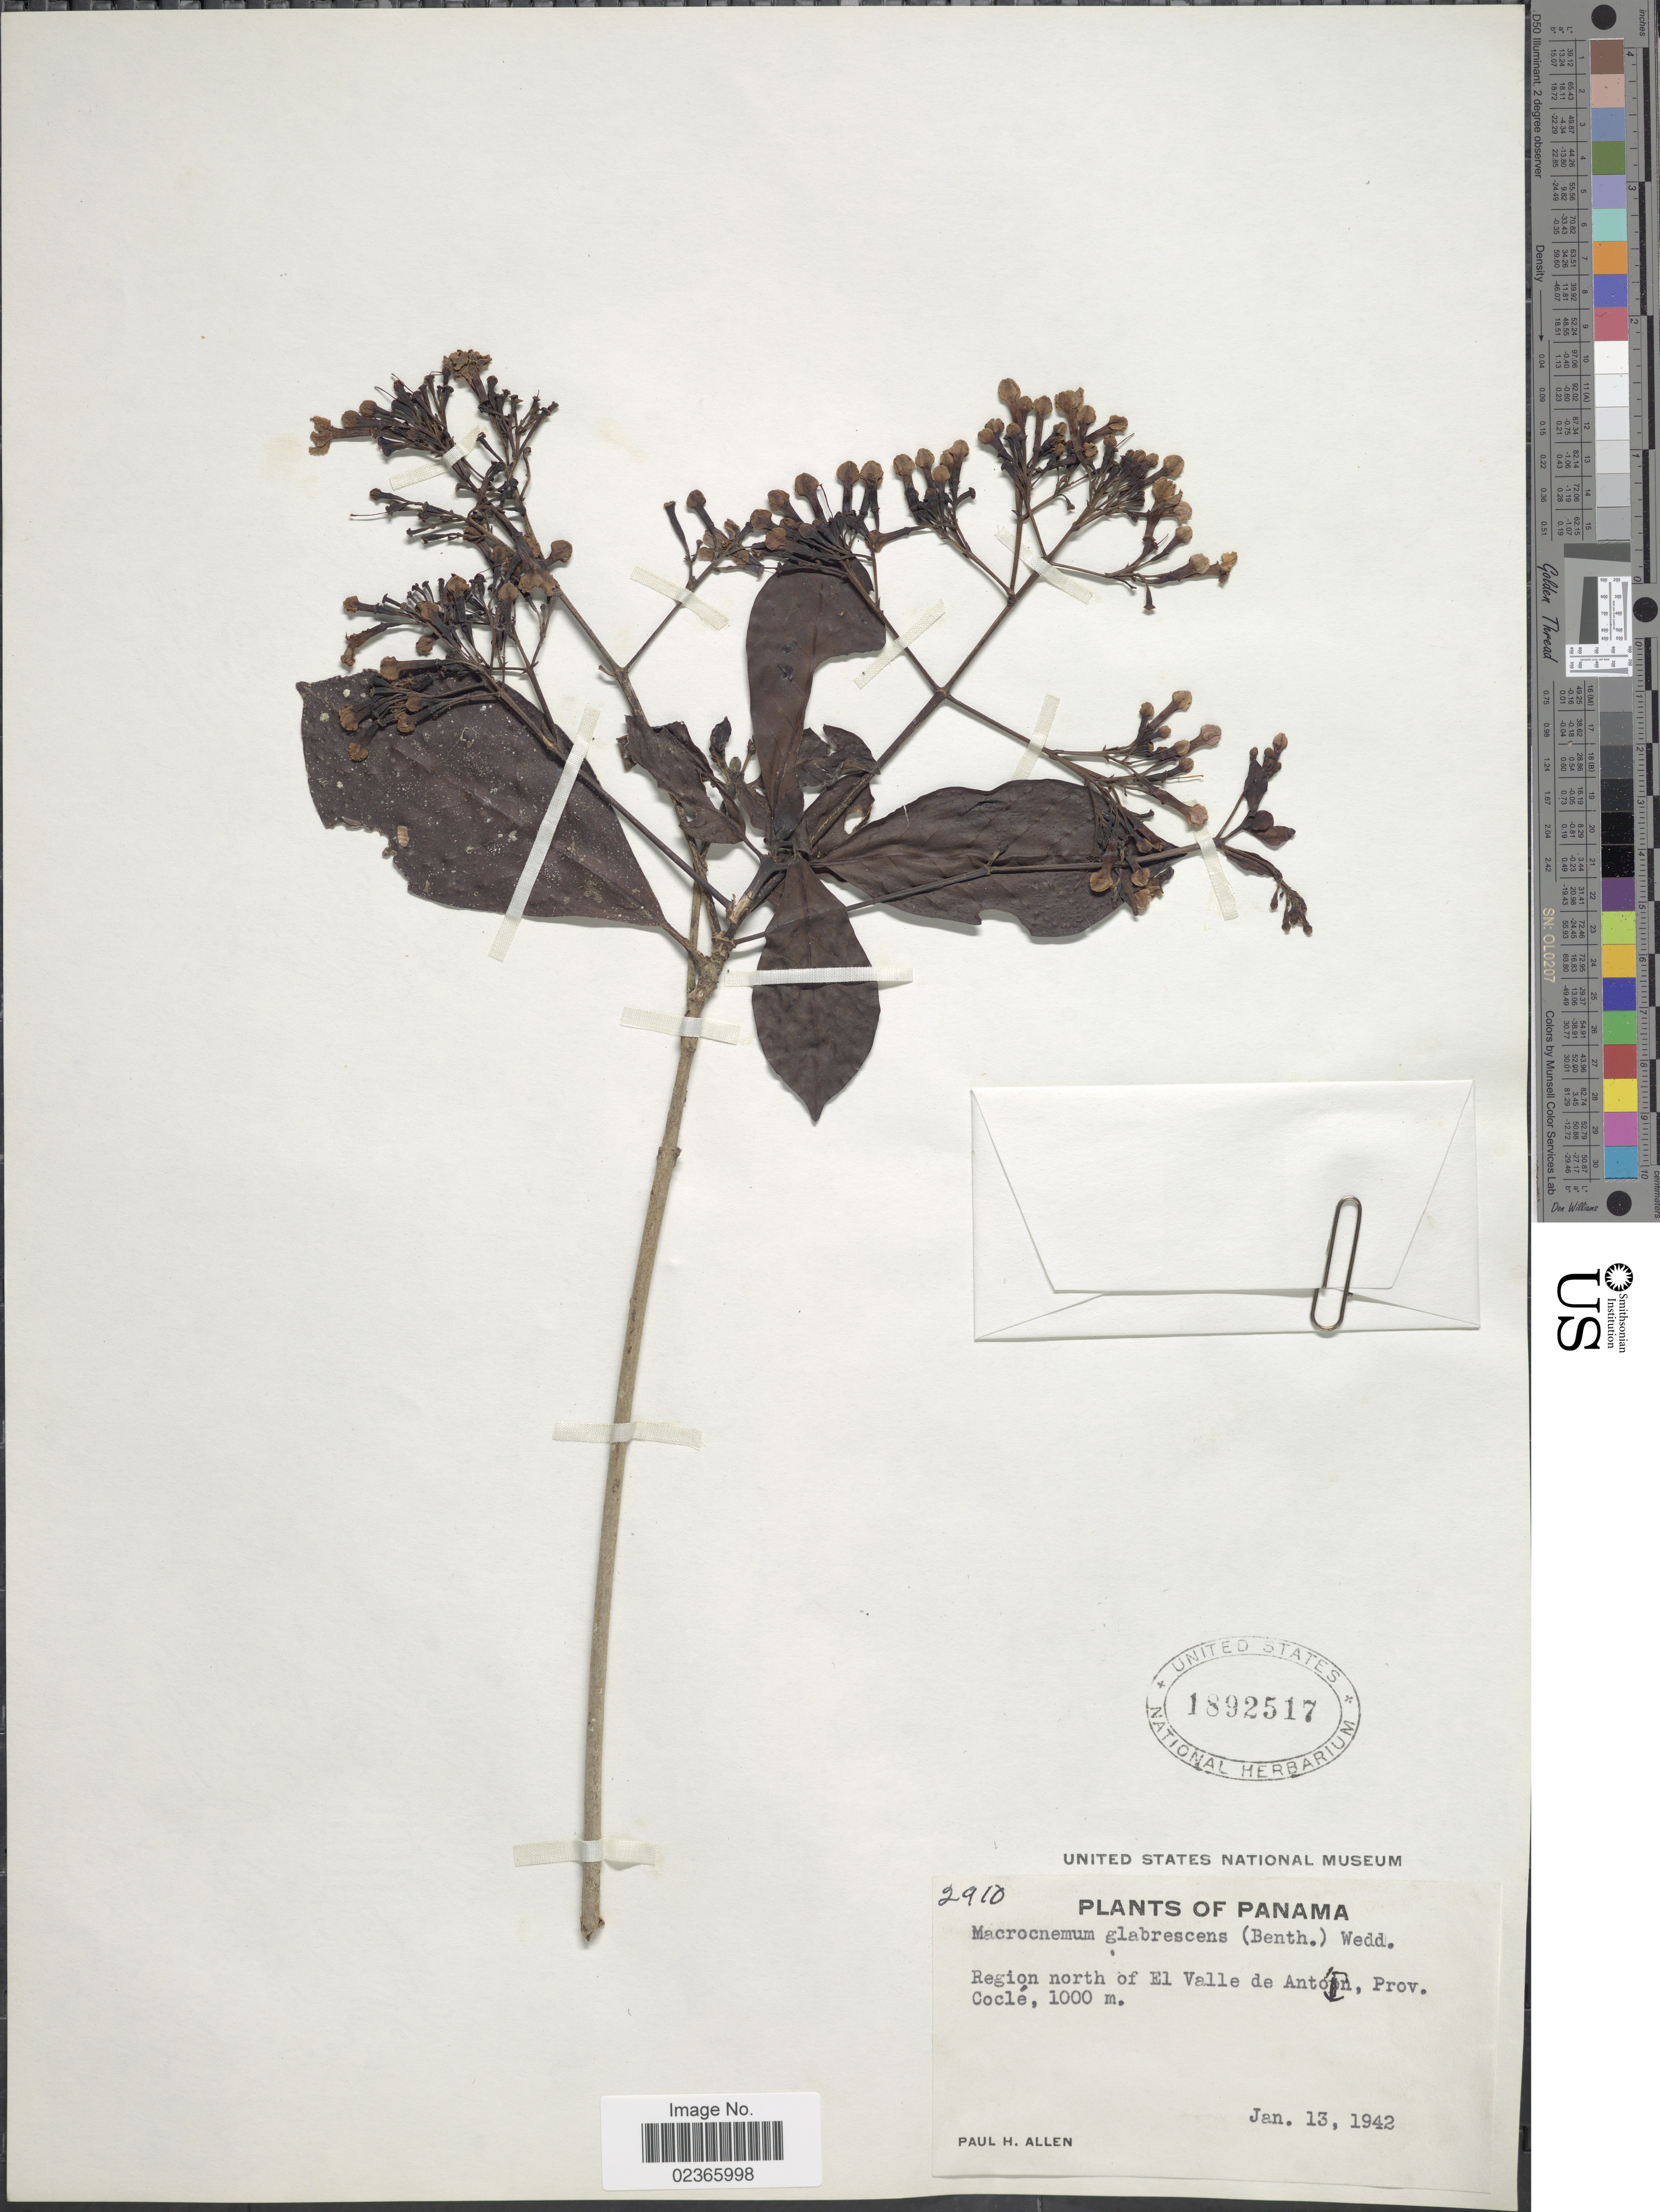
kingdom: Plantae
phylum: Tracheophyta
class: Magnoliopsida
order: Gentianales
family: Rubiaceae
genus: Macrocnemum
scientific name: Macrocnemum glabrescens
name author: (Benth.) Wedd.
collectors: P. H. Allen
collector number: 2910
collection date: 1942-01-13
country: Panama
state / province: Coclé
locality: Region north of El Valle de Anton, Prov. Cocle.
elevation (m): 1000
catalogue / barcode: US 1892517